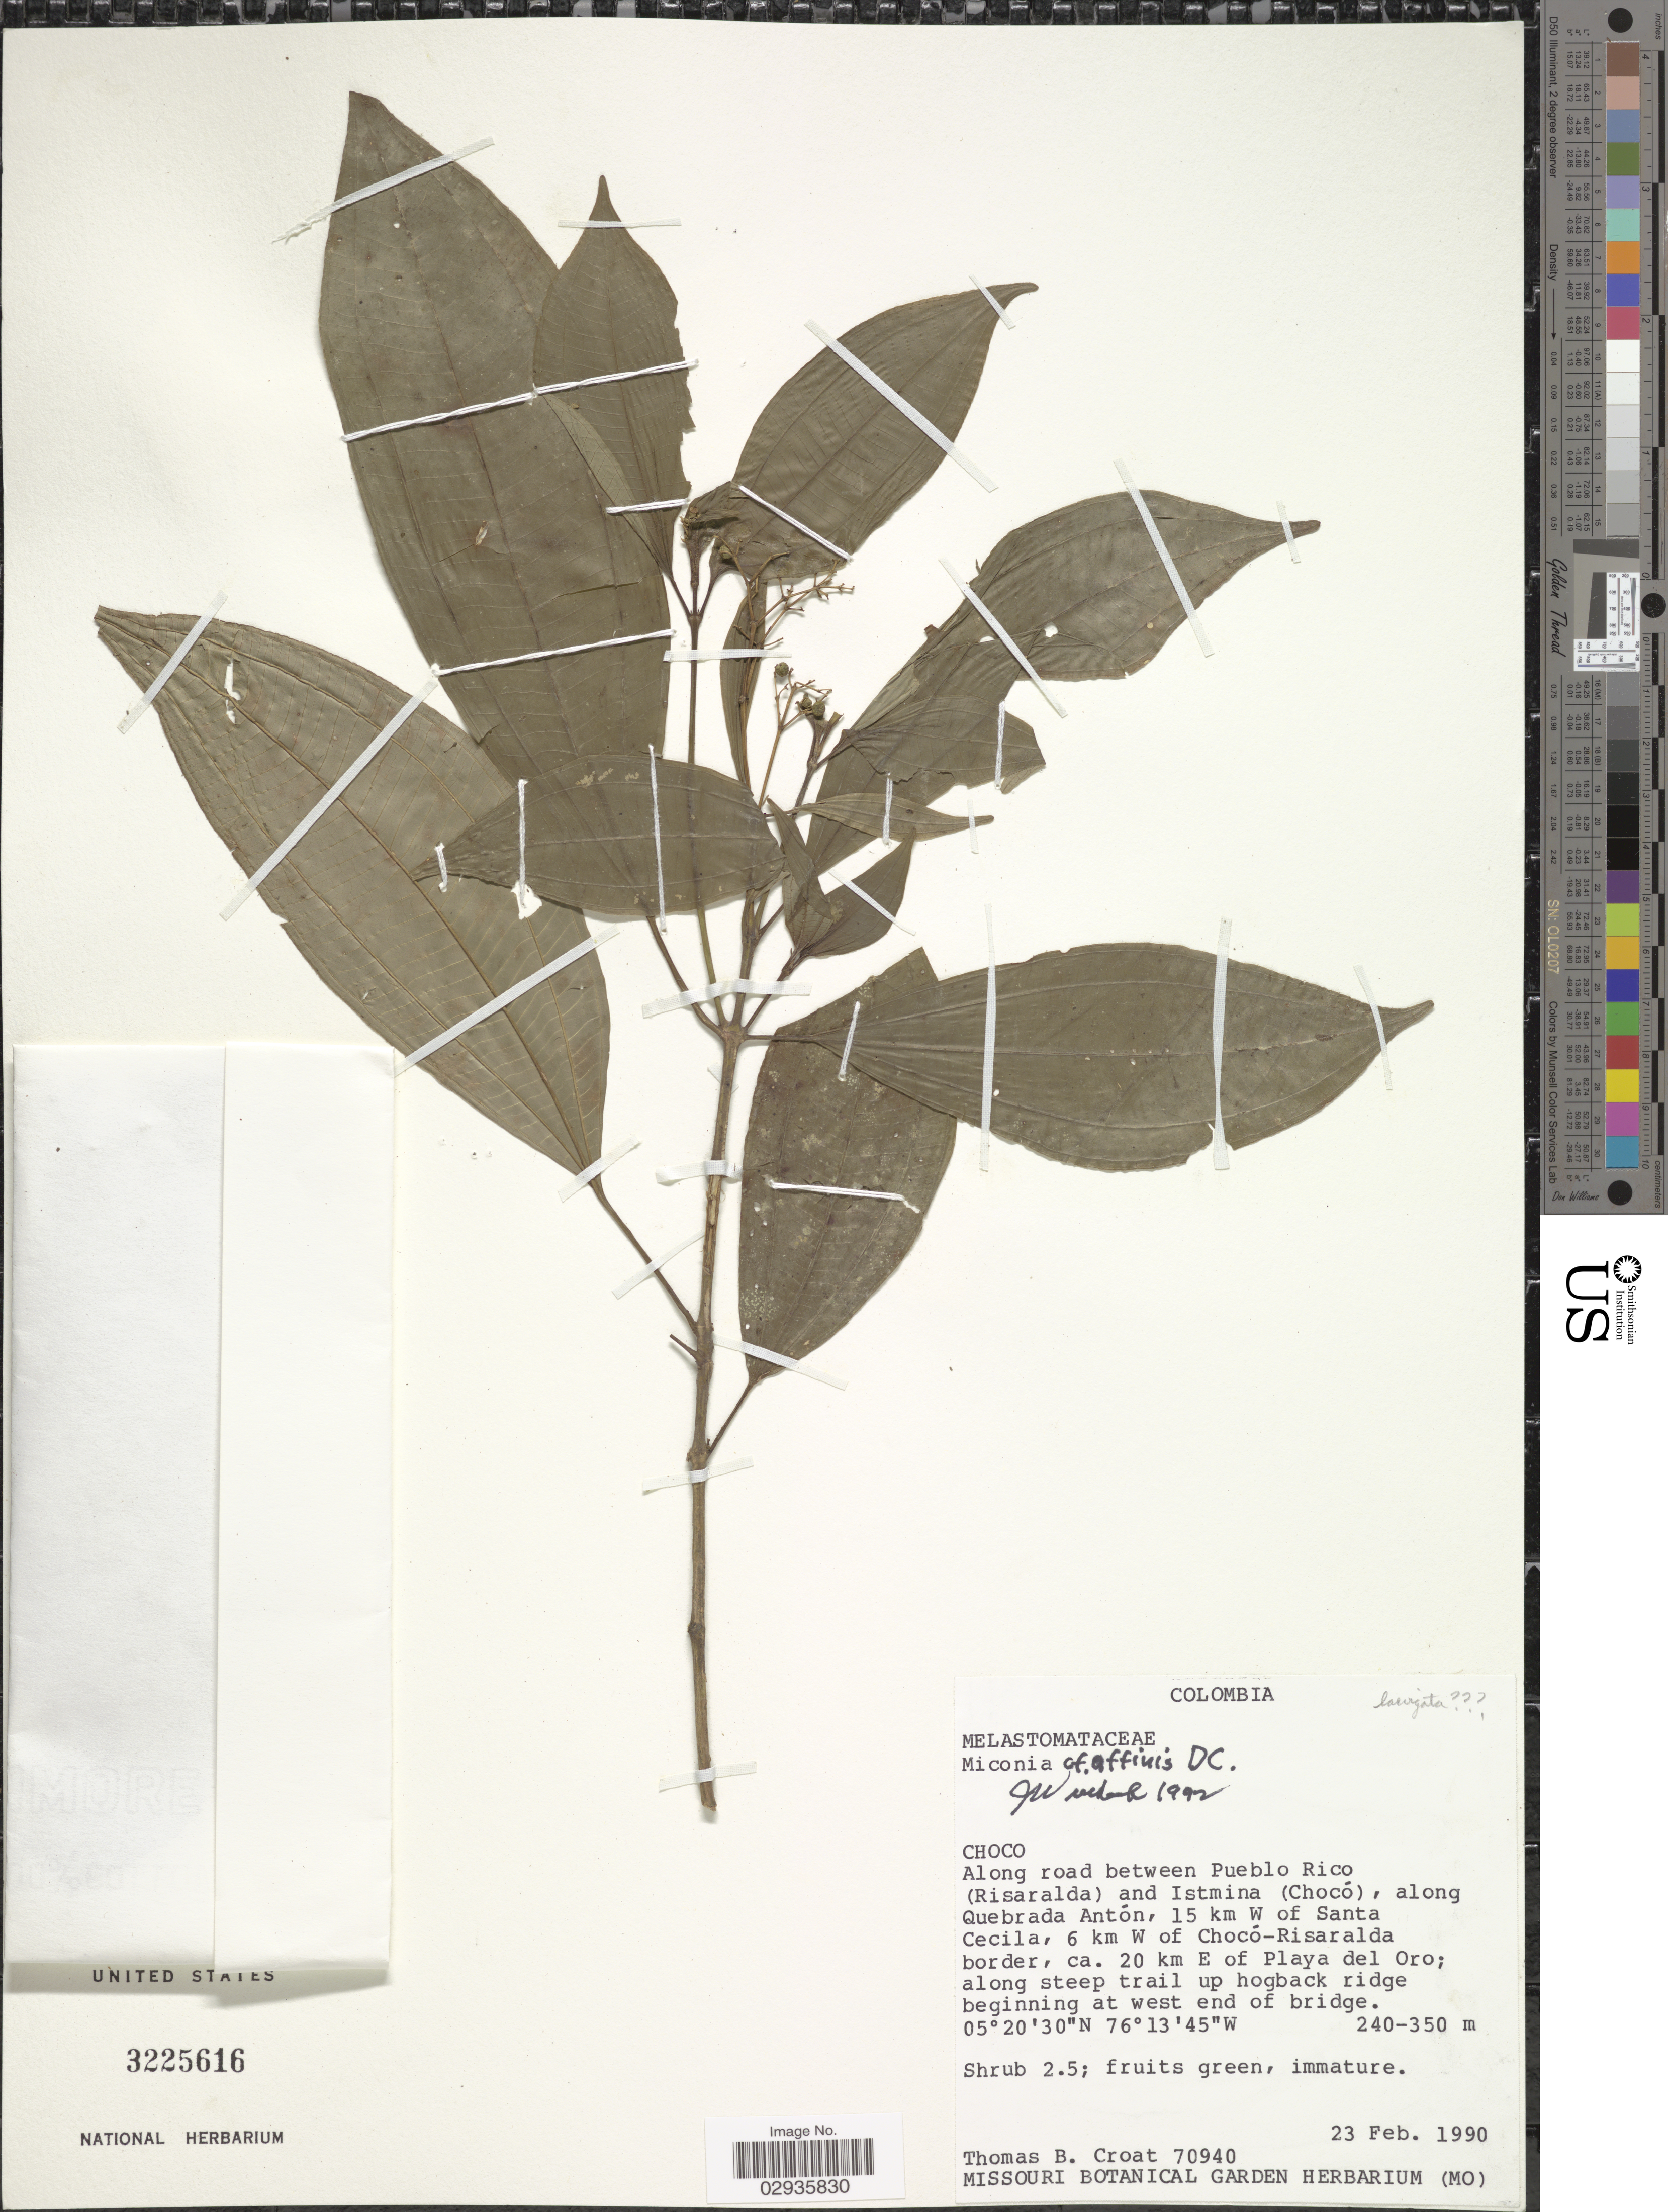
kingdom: Plantae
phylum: Tracheophyta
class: Magnoliopsida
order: Myrtales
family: Melastomataceae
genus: Miconia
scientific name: Miconia affinis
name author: DC.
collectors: T. B. Croat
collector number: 70940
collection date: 1990-02-23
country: Colombia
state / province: Chocó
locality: Along road between Pueblo Rico (Risaralda) and Istmina (Chocó), along Quebrada Antón, 15 km W of Santa Cecila, 6 km W of Chocó-Risaralda border, ca. 20 km E of Playa del Oro.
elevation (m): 240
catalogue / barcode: US 3225616